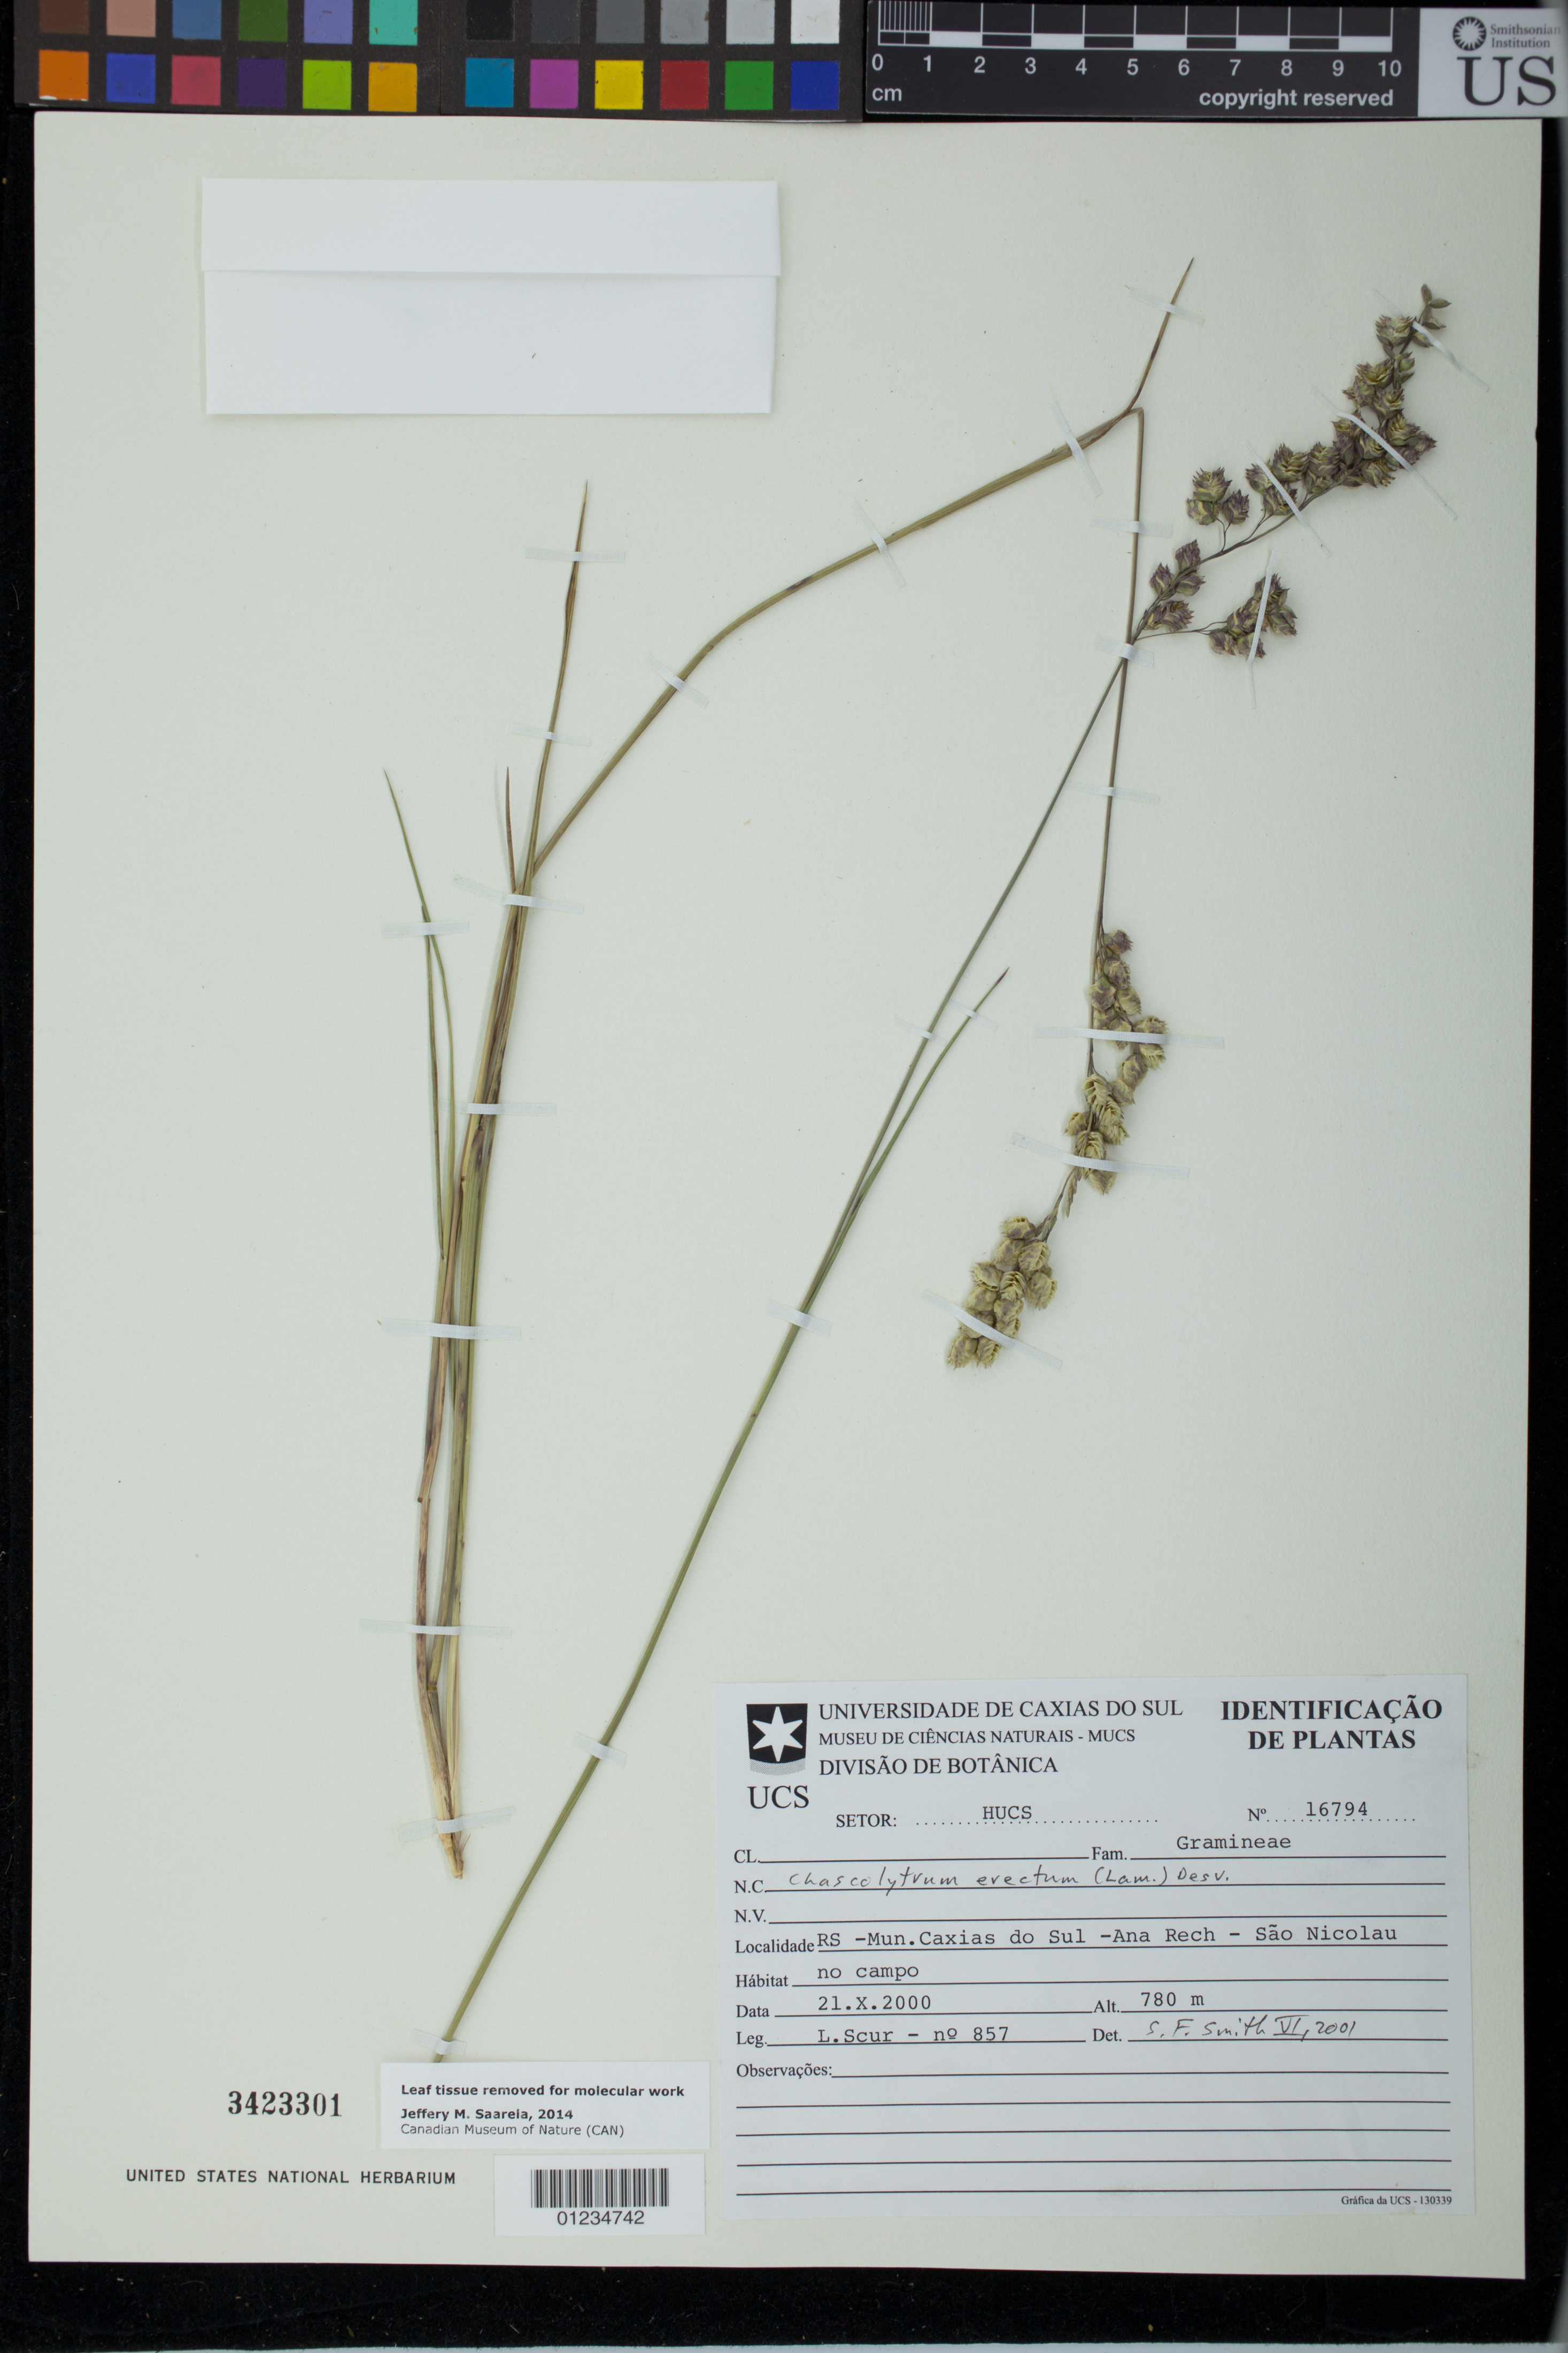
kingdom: Plantae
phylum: Tracheophyta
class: Liliopsida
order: Poales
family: Poaceae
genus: Chascolytrum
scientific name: Chascolytrum sp.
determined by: Smith, Stephen F., (US), NMNH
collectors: L. Scur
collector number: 857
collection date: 2000-10-21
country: Brazil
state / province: Rio Grande do Sul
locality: Caxias do Sul. Ana Rech. Sao Nicolau no campo.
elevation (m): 780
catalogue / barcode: US 3423301